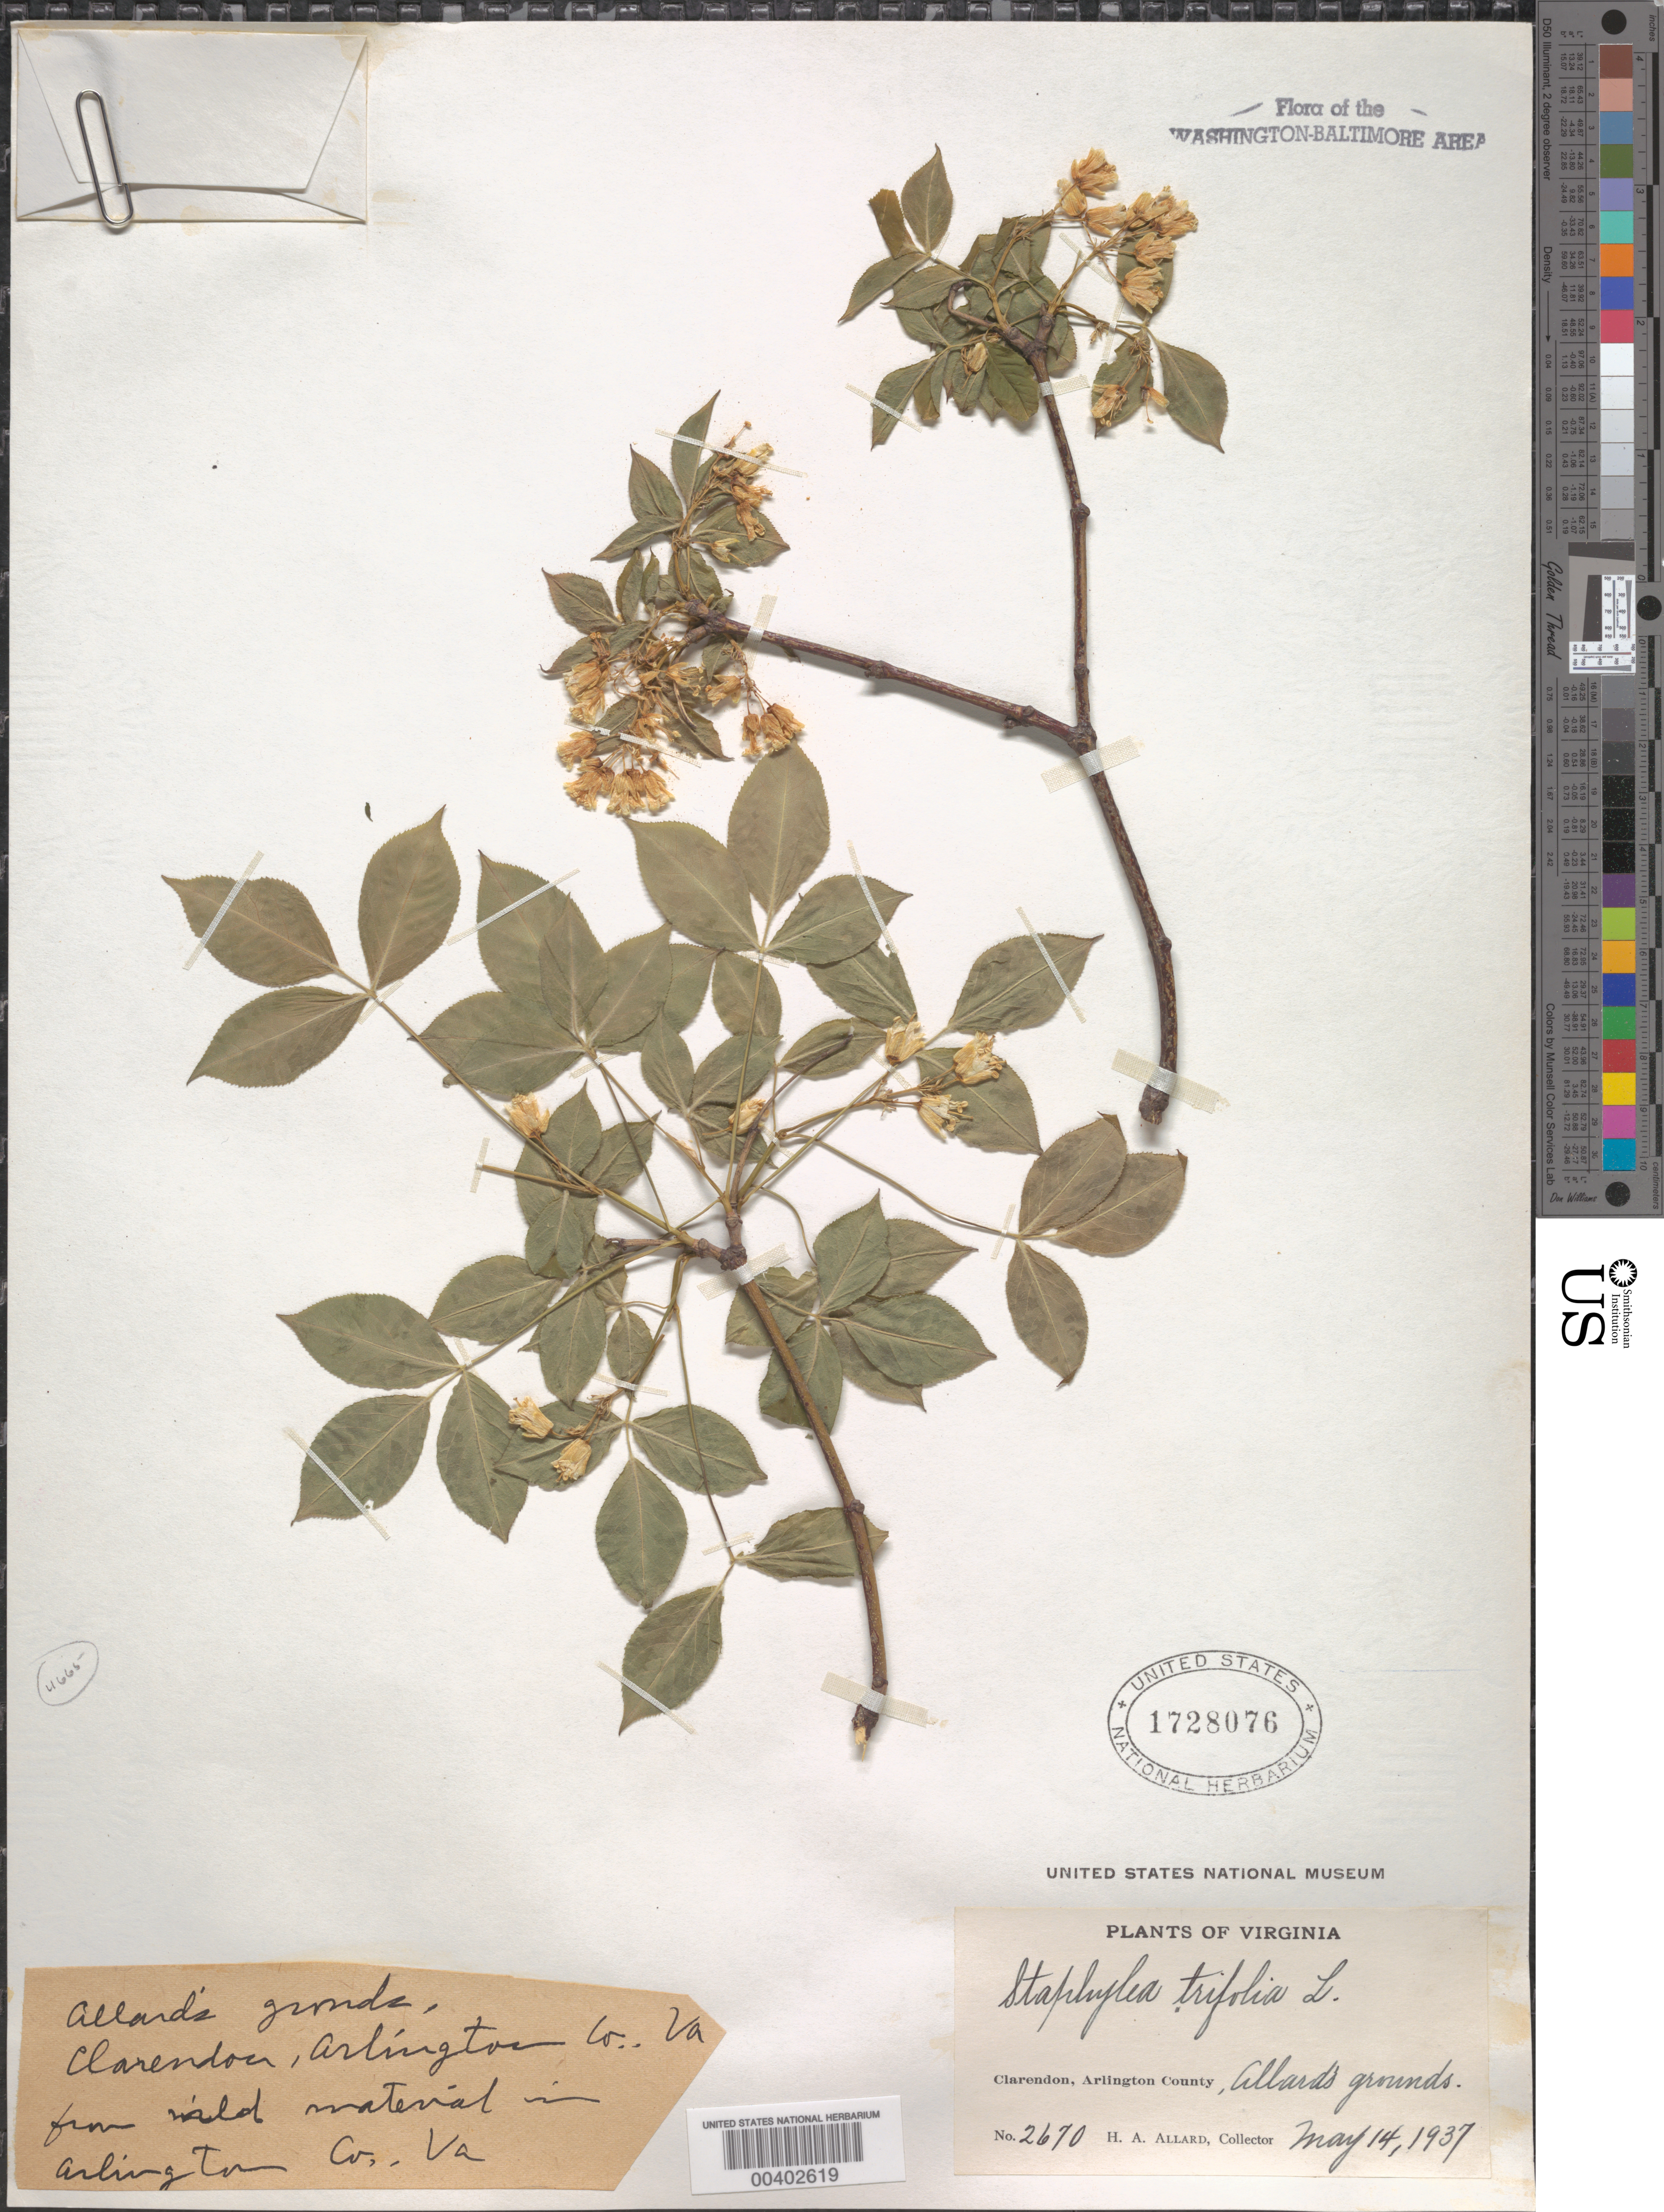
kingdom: Plantae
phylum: Tracheophyta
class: Magnoliopsida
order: Crossosomatales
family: Staphyleaceae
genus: Staphylea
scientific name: Staphylea trifolia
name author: L.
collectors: H. A. Allard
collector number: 2670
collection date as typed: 14 May 1937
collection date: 1937-05-14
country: United States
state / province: Virginia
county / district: Arlington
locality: Allards Yard, Clarendon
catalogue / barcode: US 1728076